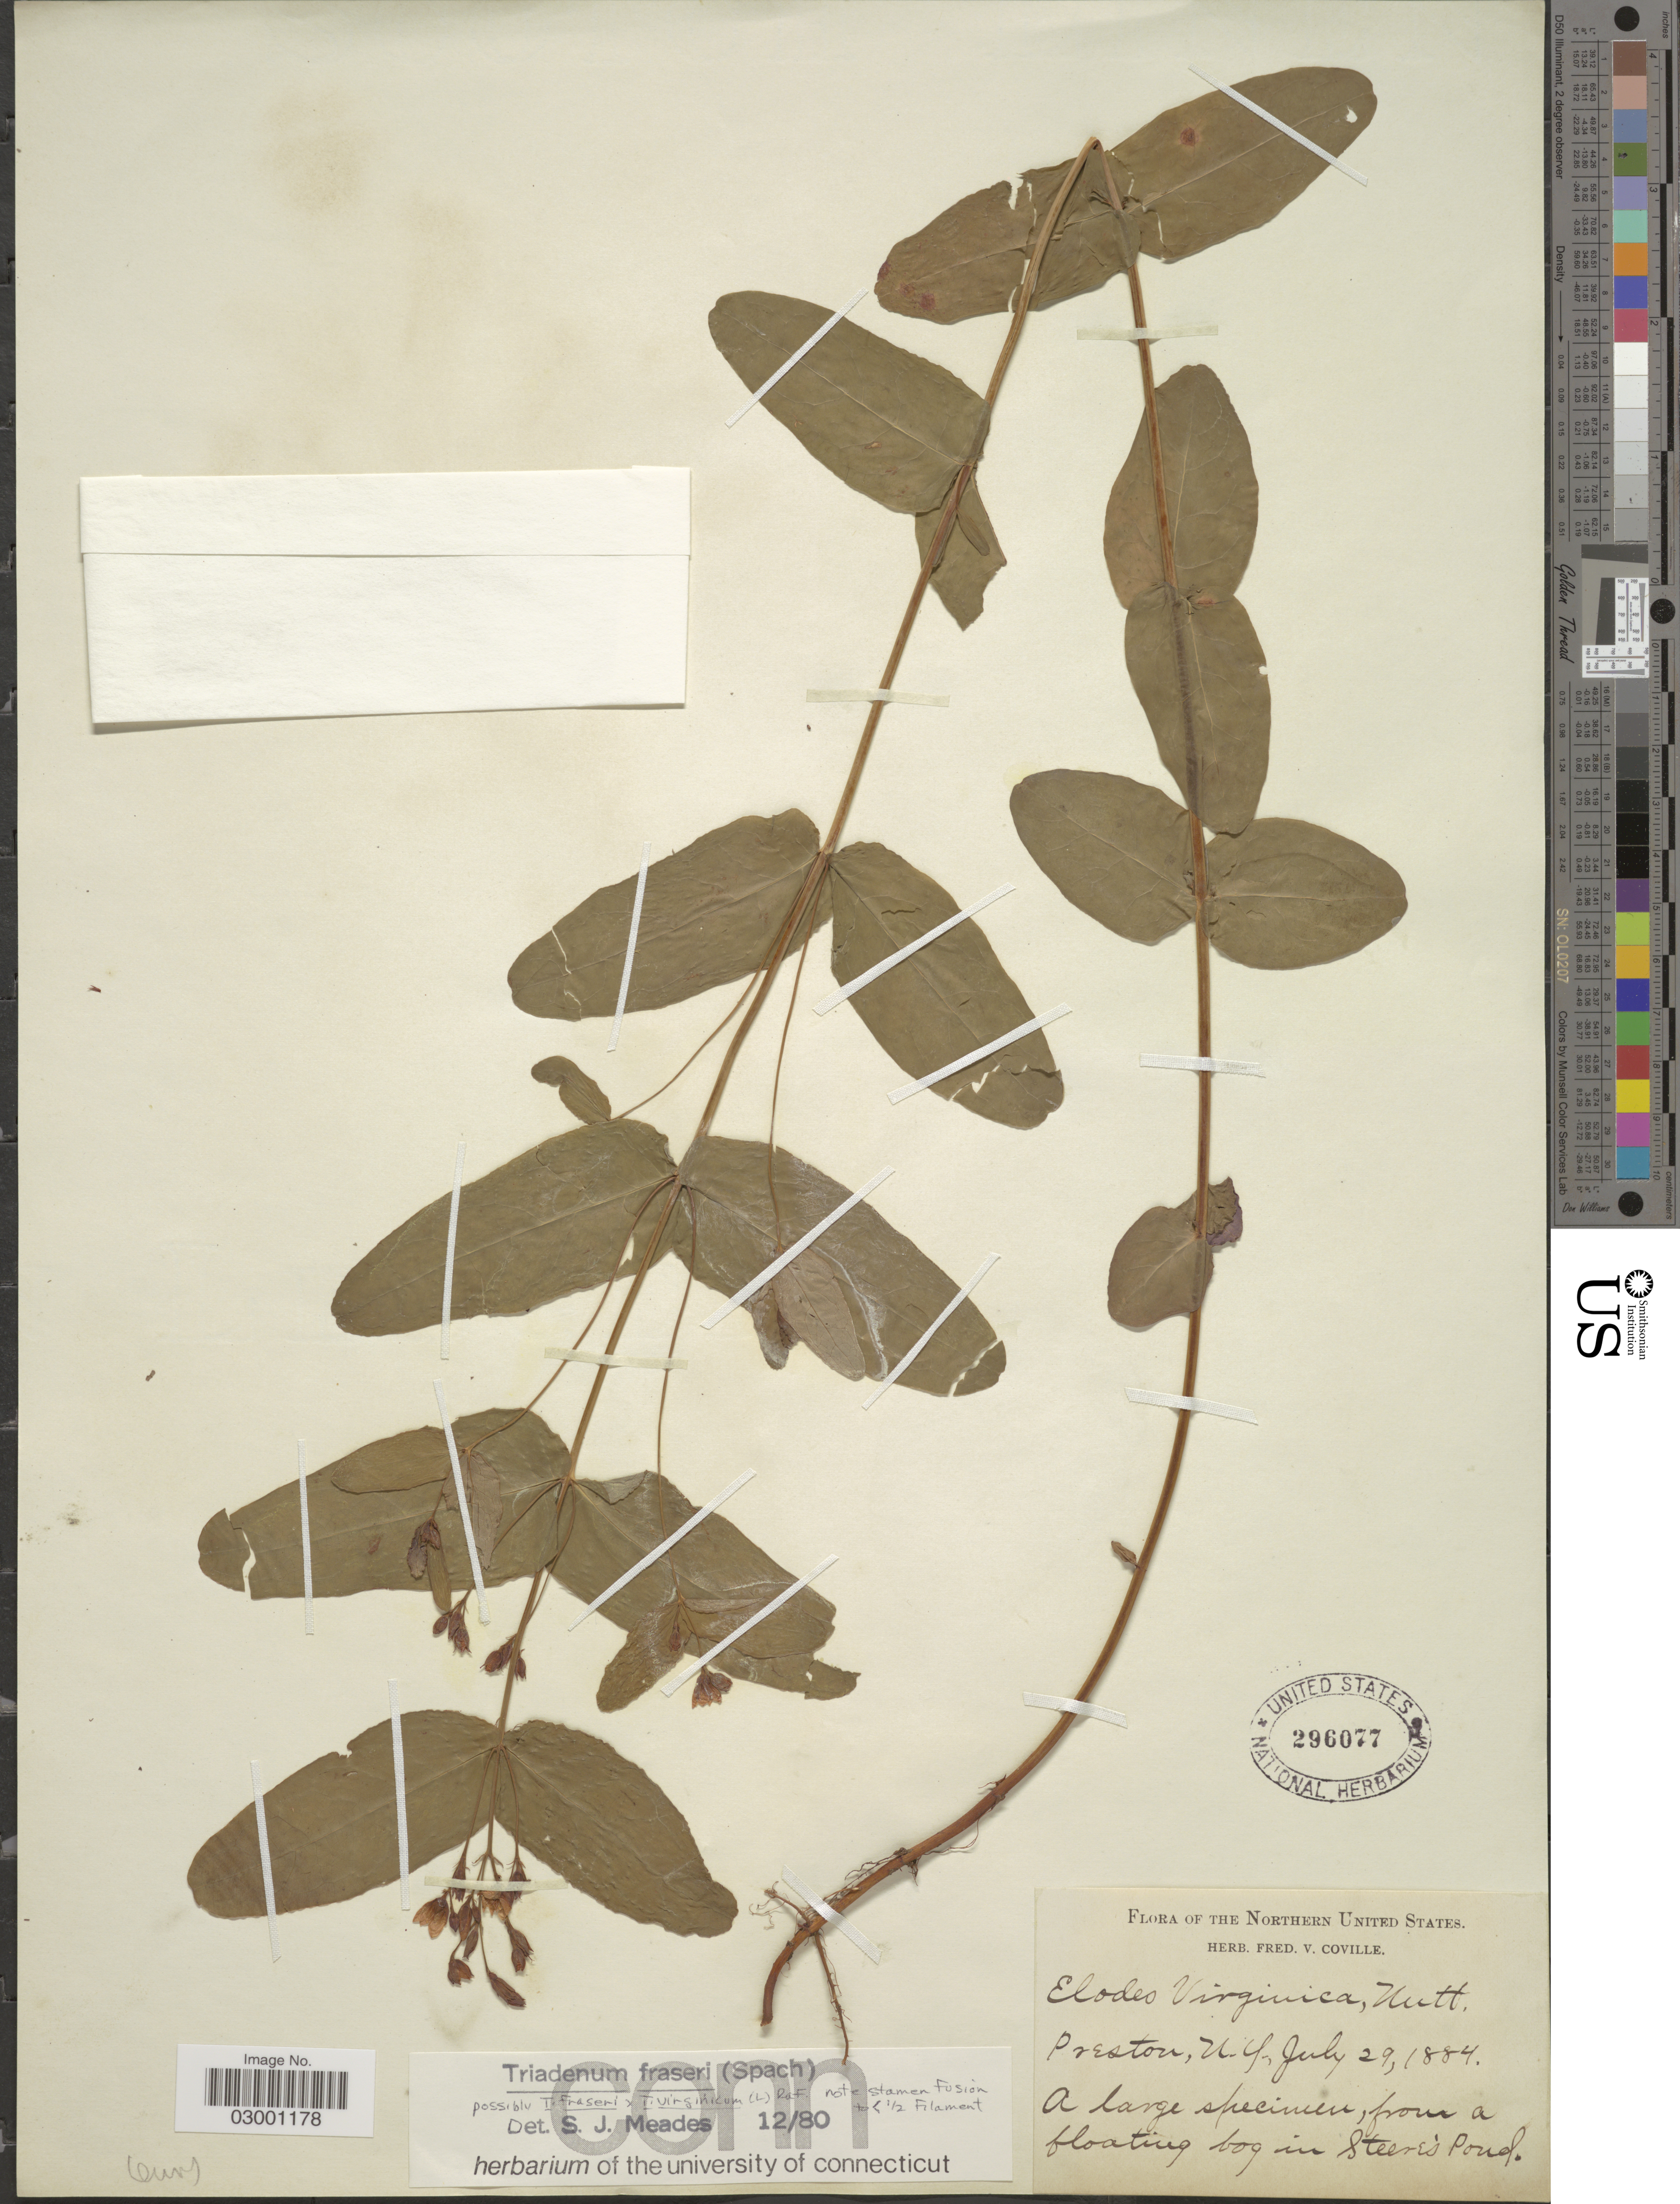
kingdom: Plantae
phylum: Tracheophyta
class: Magnoliopsida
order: Malpighiales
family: Hypericaceae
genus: Hypericum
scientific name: Hypericum fraseri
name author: Steud.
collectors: ex herb. Fred. V. Coville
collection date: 1884-07-29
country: United States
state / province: New York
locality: The Northern United States, Preston.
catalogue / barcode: US 296077